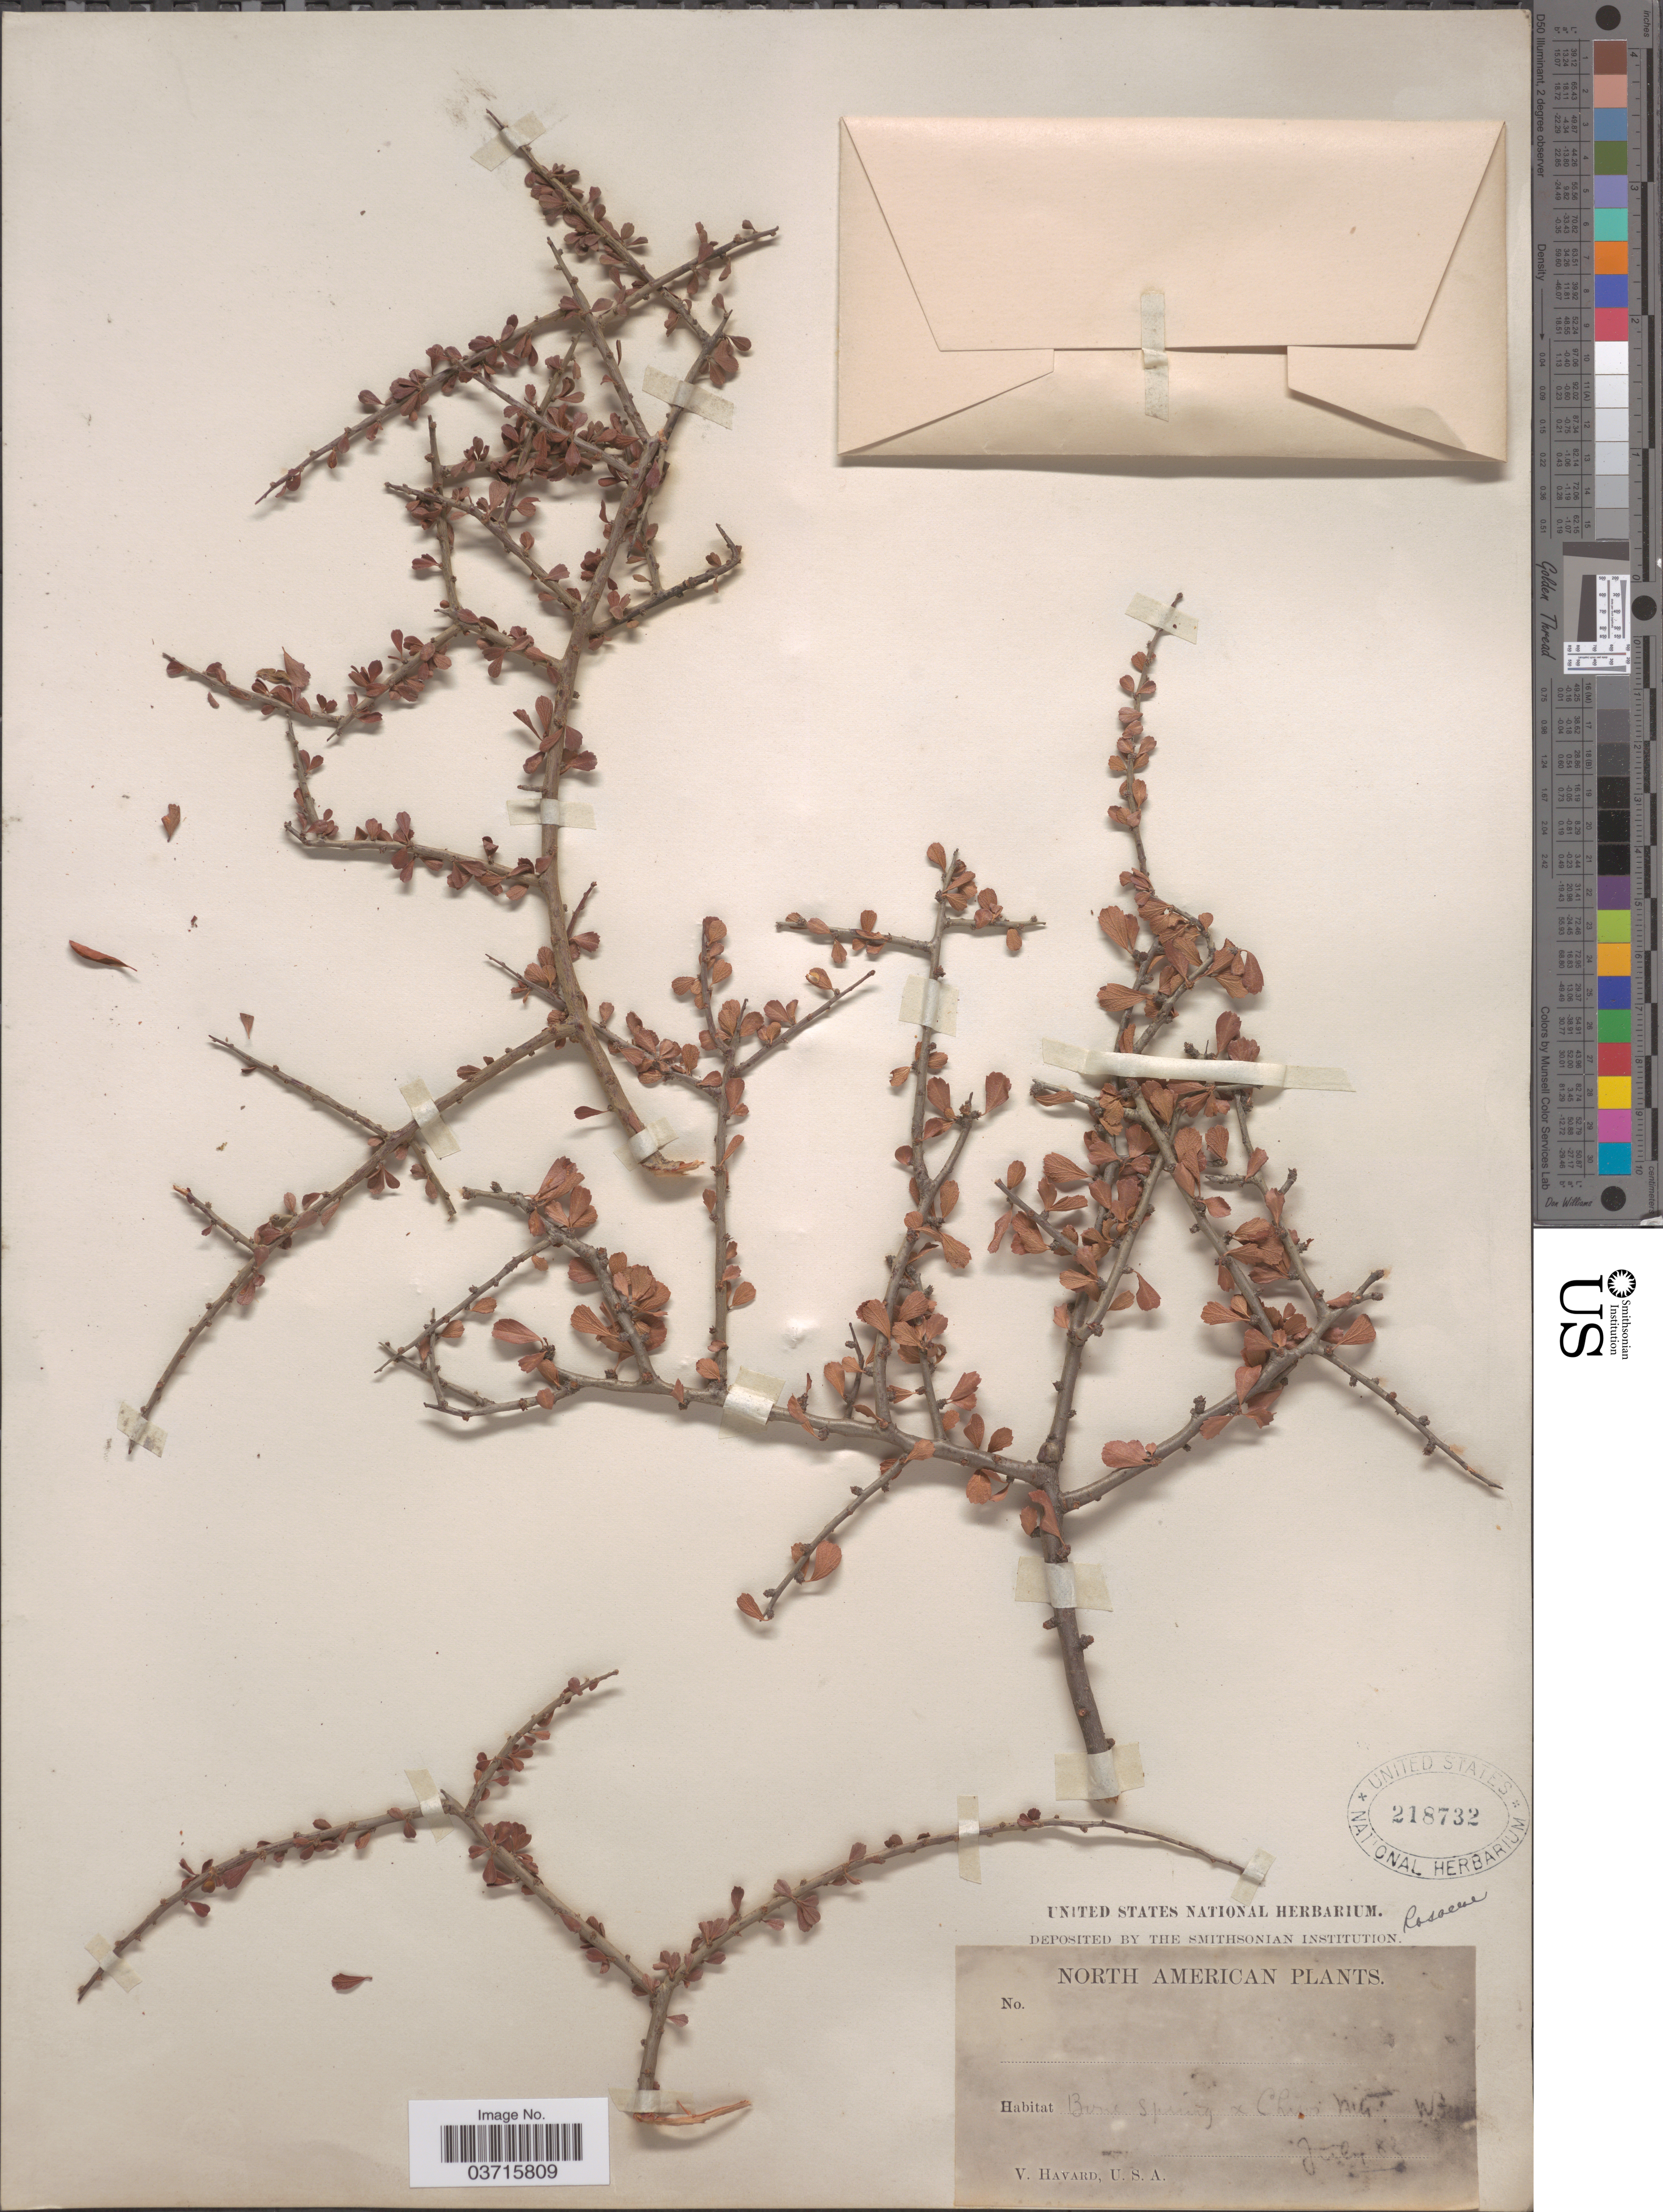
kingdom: Plantae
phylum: Tracheophyta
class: Magnoliopsida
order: Rosales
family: Rosaceae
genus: Prunus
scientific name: Prunus havardii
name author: (W. Wight) Mason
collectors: V. Havard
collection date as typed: Transcribed d/m/y: /7/83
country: United States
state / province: Texas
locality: Bone Spring, Chisos Mts. W. Texas.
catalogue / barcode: US 218732